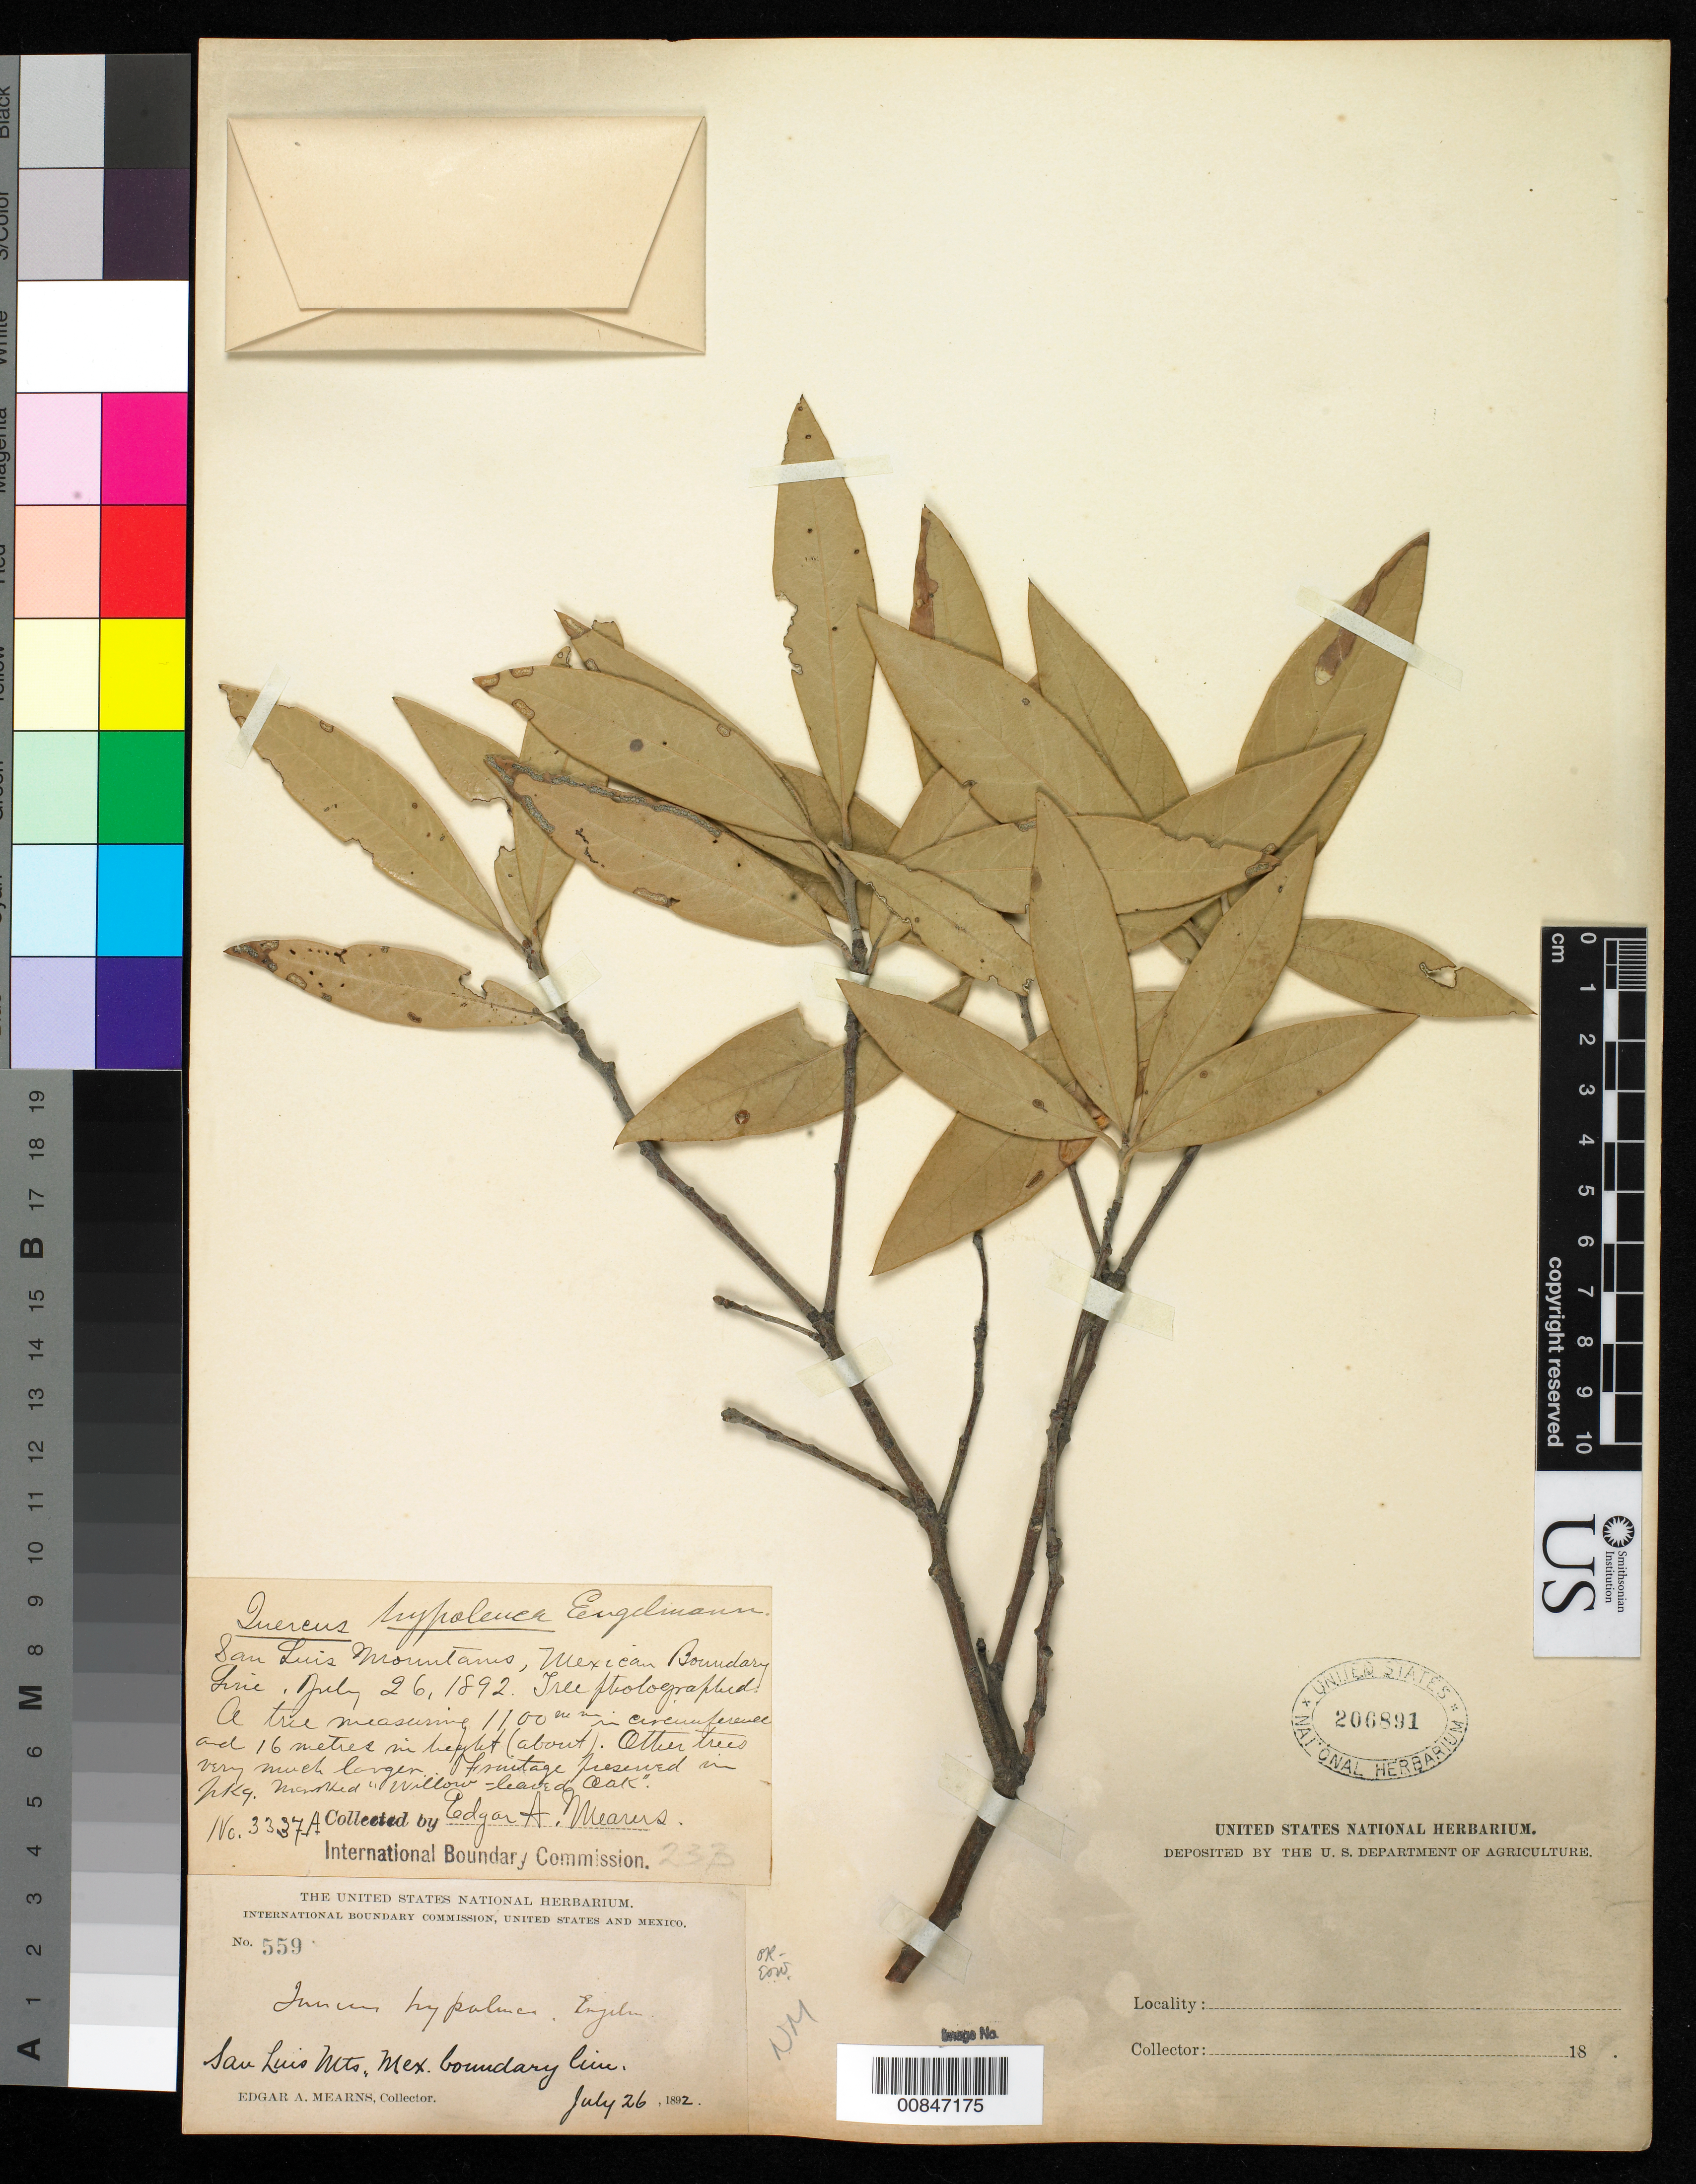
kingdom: Plantae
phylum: Tracheophyta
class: Magnoliopsida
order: Fagales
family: Fagaceae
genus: Quercus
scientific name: Quercus hypoleucoides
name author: A. Camus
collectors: E. A. Mearns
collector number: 559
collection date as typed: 26 Jul 1892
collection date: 1892-07-26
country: United States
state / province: New Mexico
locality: San Luis Mts., Mexican boundary line.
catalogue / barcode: US 206891